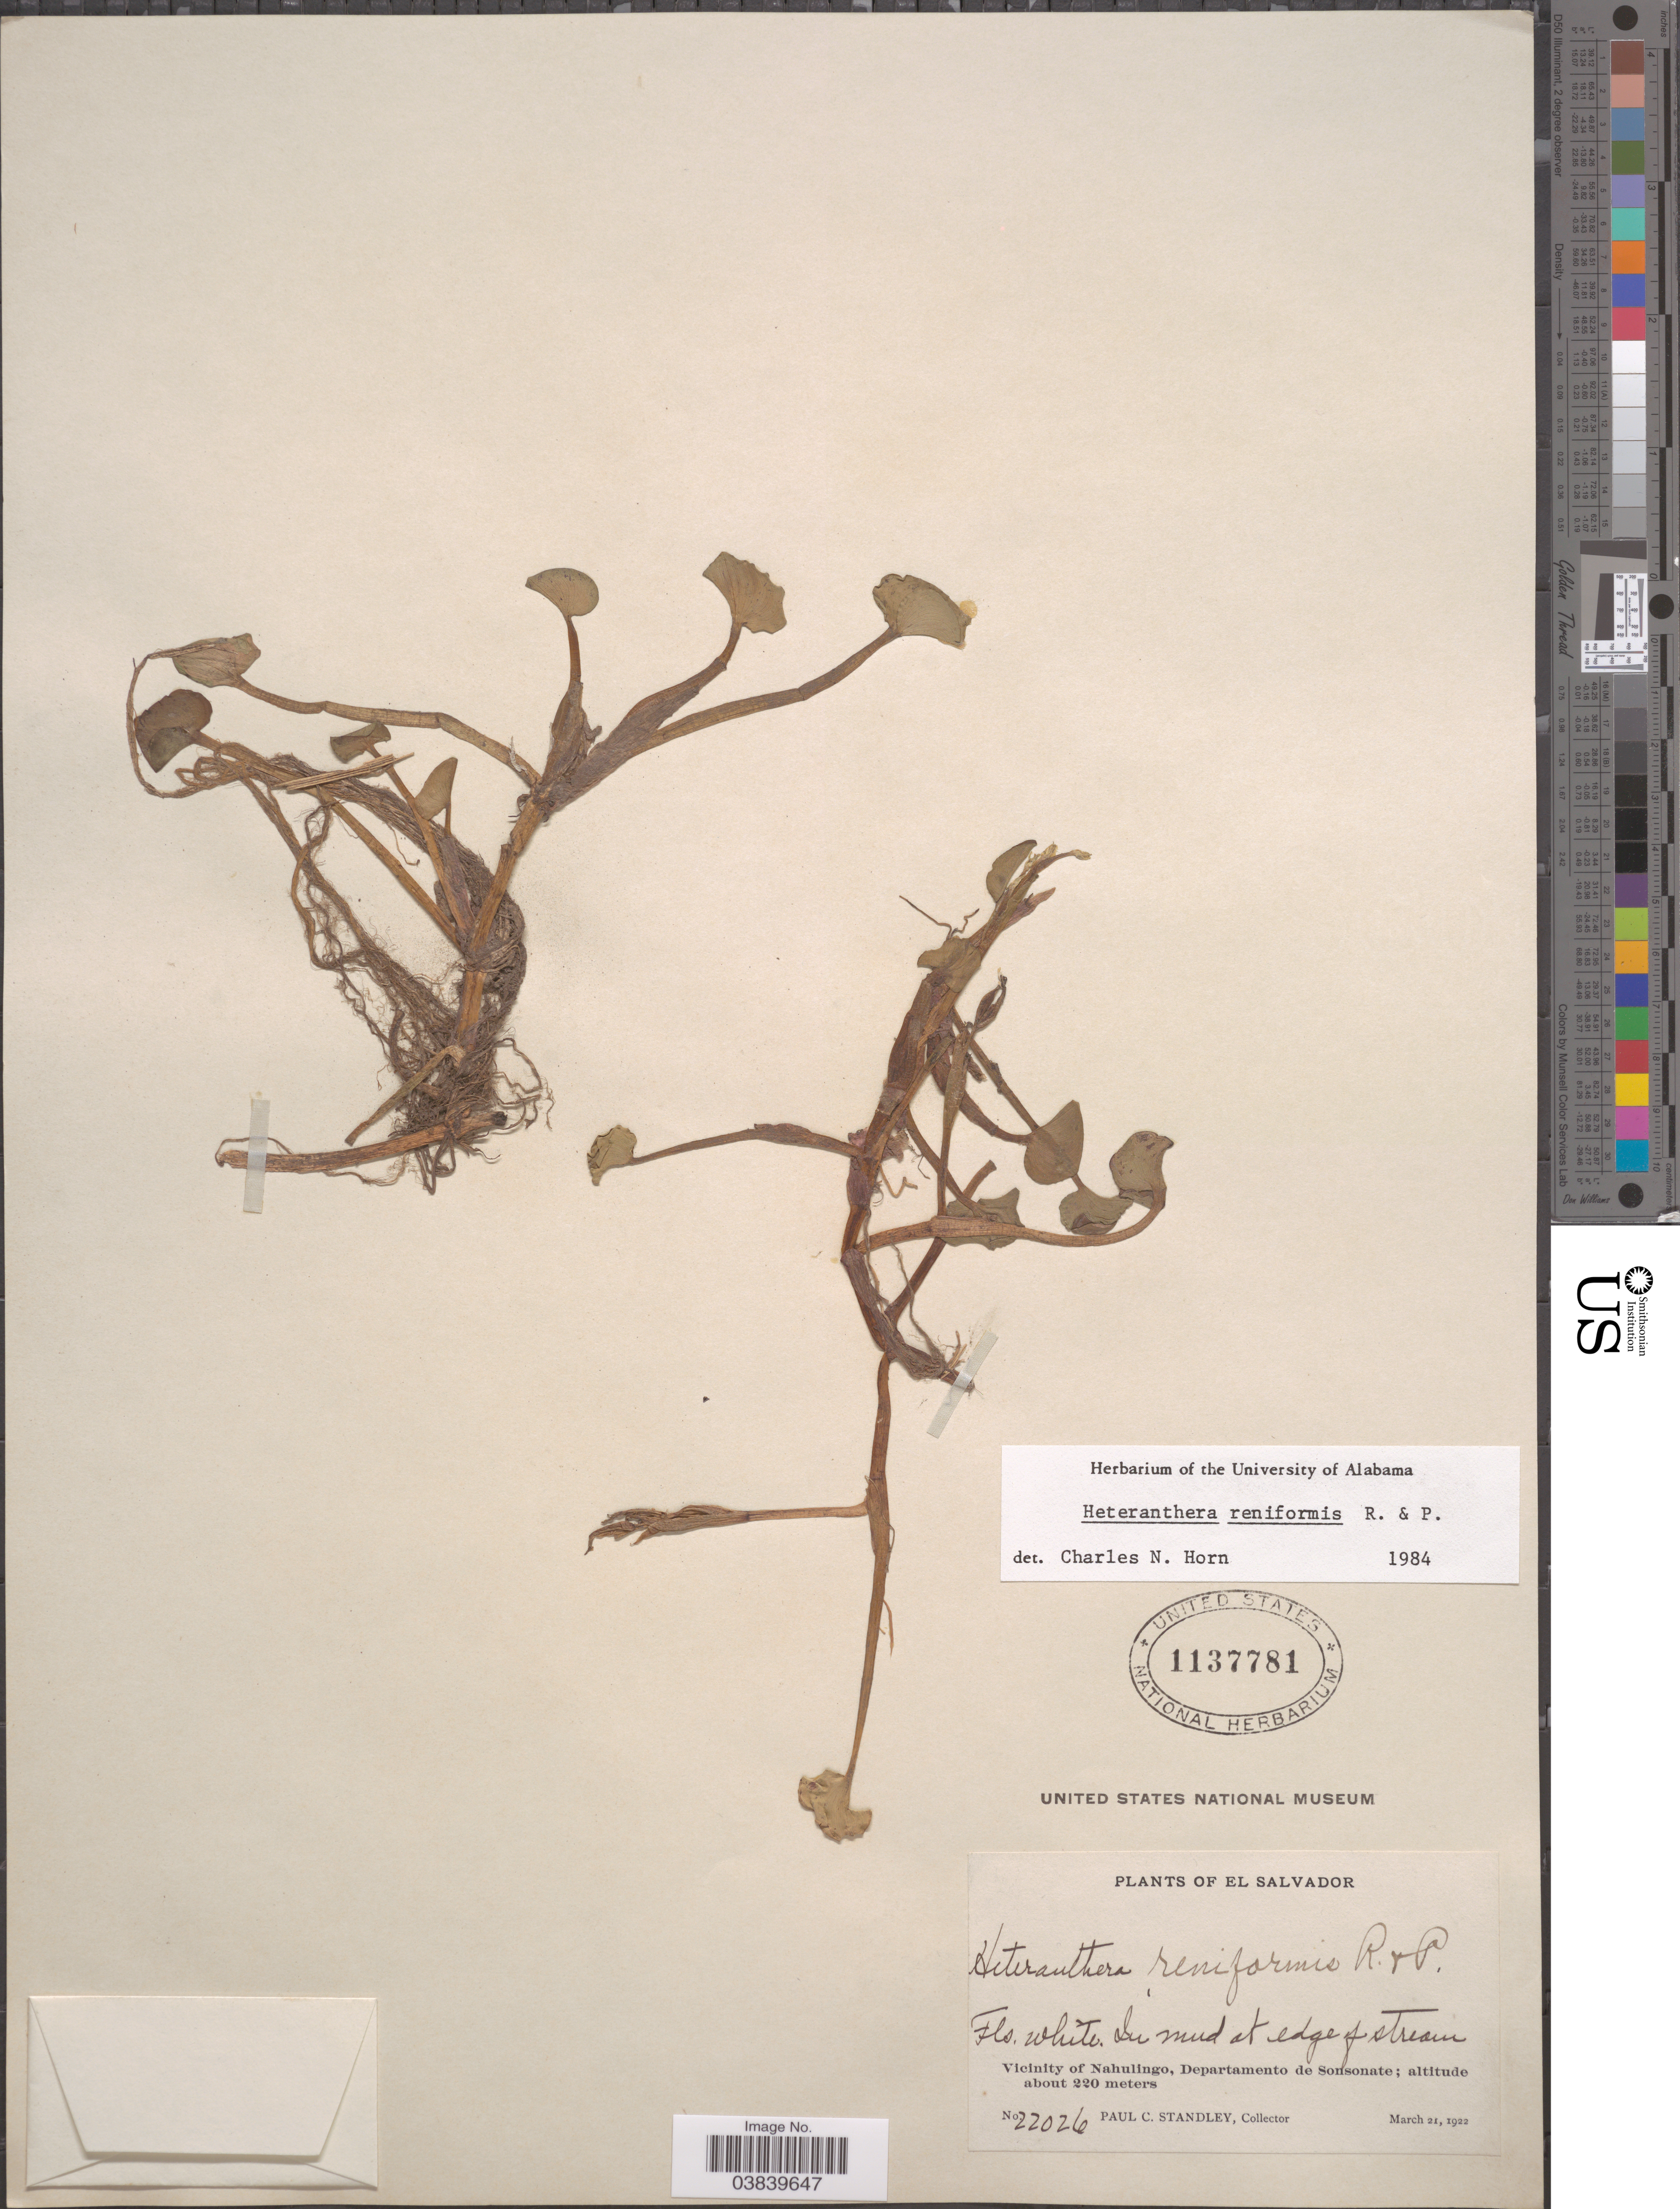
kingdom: Plantae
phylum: Tracheophyta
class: Liliopsida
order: Commelinales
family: Pontederiaceae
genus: Heteranthera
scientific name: Heteranthera reniformis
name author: Ruiz & Pav.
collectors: P. C. Standley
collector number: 22026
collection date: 1922-03-21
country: El Salvador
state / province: Sonsonate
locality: Edge of stream. Vicinity of Nahulingo, Departamento de Sonsonate.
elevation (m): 220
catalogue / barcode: US 1137781